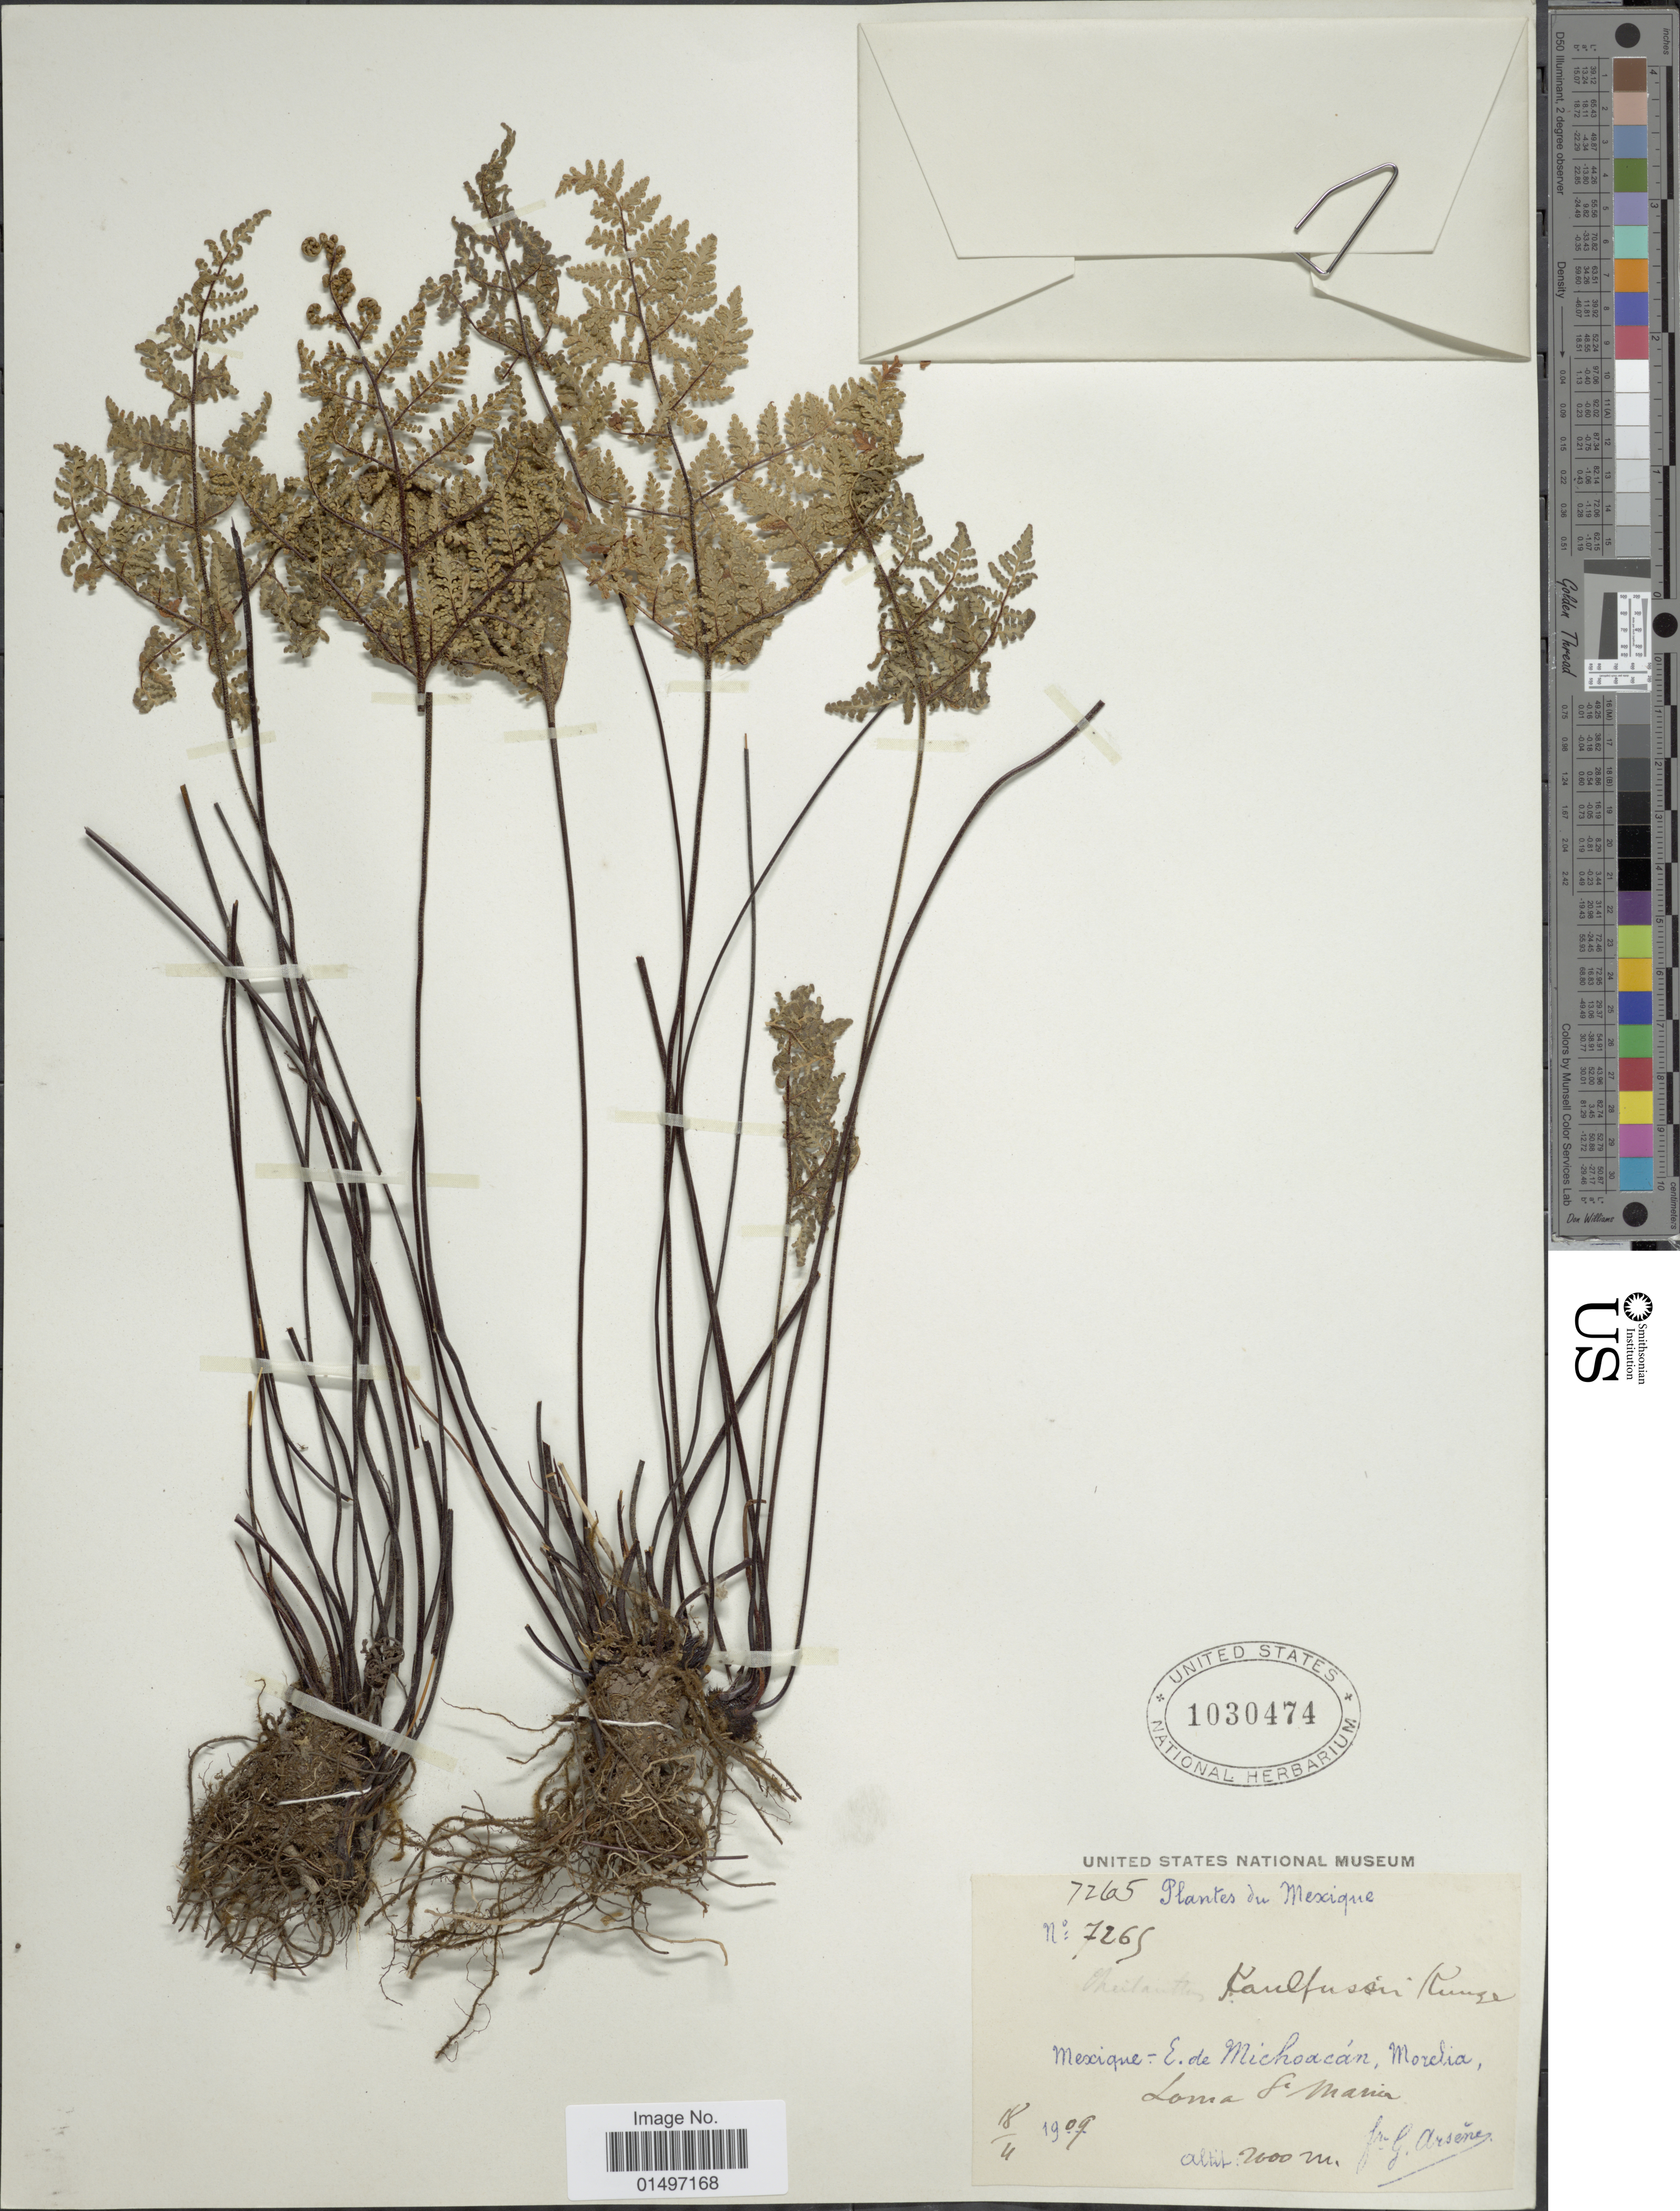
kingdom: Plantae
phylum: Tracheophyta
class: Polypodiopsida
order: Polypodiales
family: Pteridaceae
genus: Gaga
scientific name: Gaga kaulfussii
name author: (Kunze) Fay W. Li & Windham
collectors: Bro. G. Arsène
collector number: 7265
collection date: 1909-04-18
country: Mexico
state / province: Michoacán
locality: Mexique, E. de Michoacan, Morelia, Loma St Maria.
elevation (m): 2000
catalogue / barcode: US 1030474